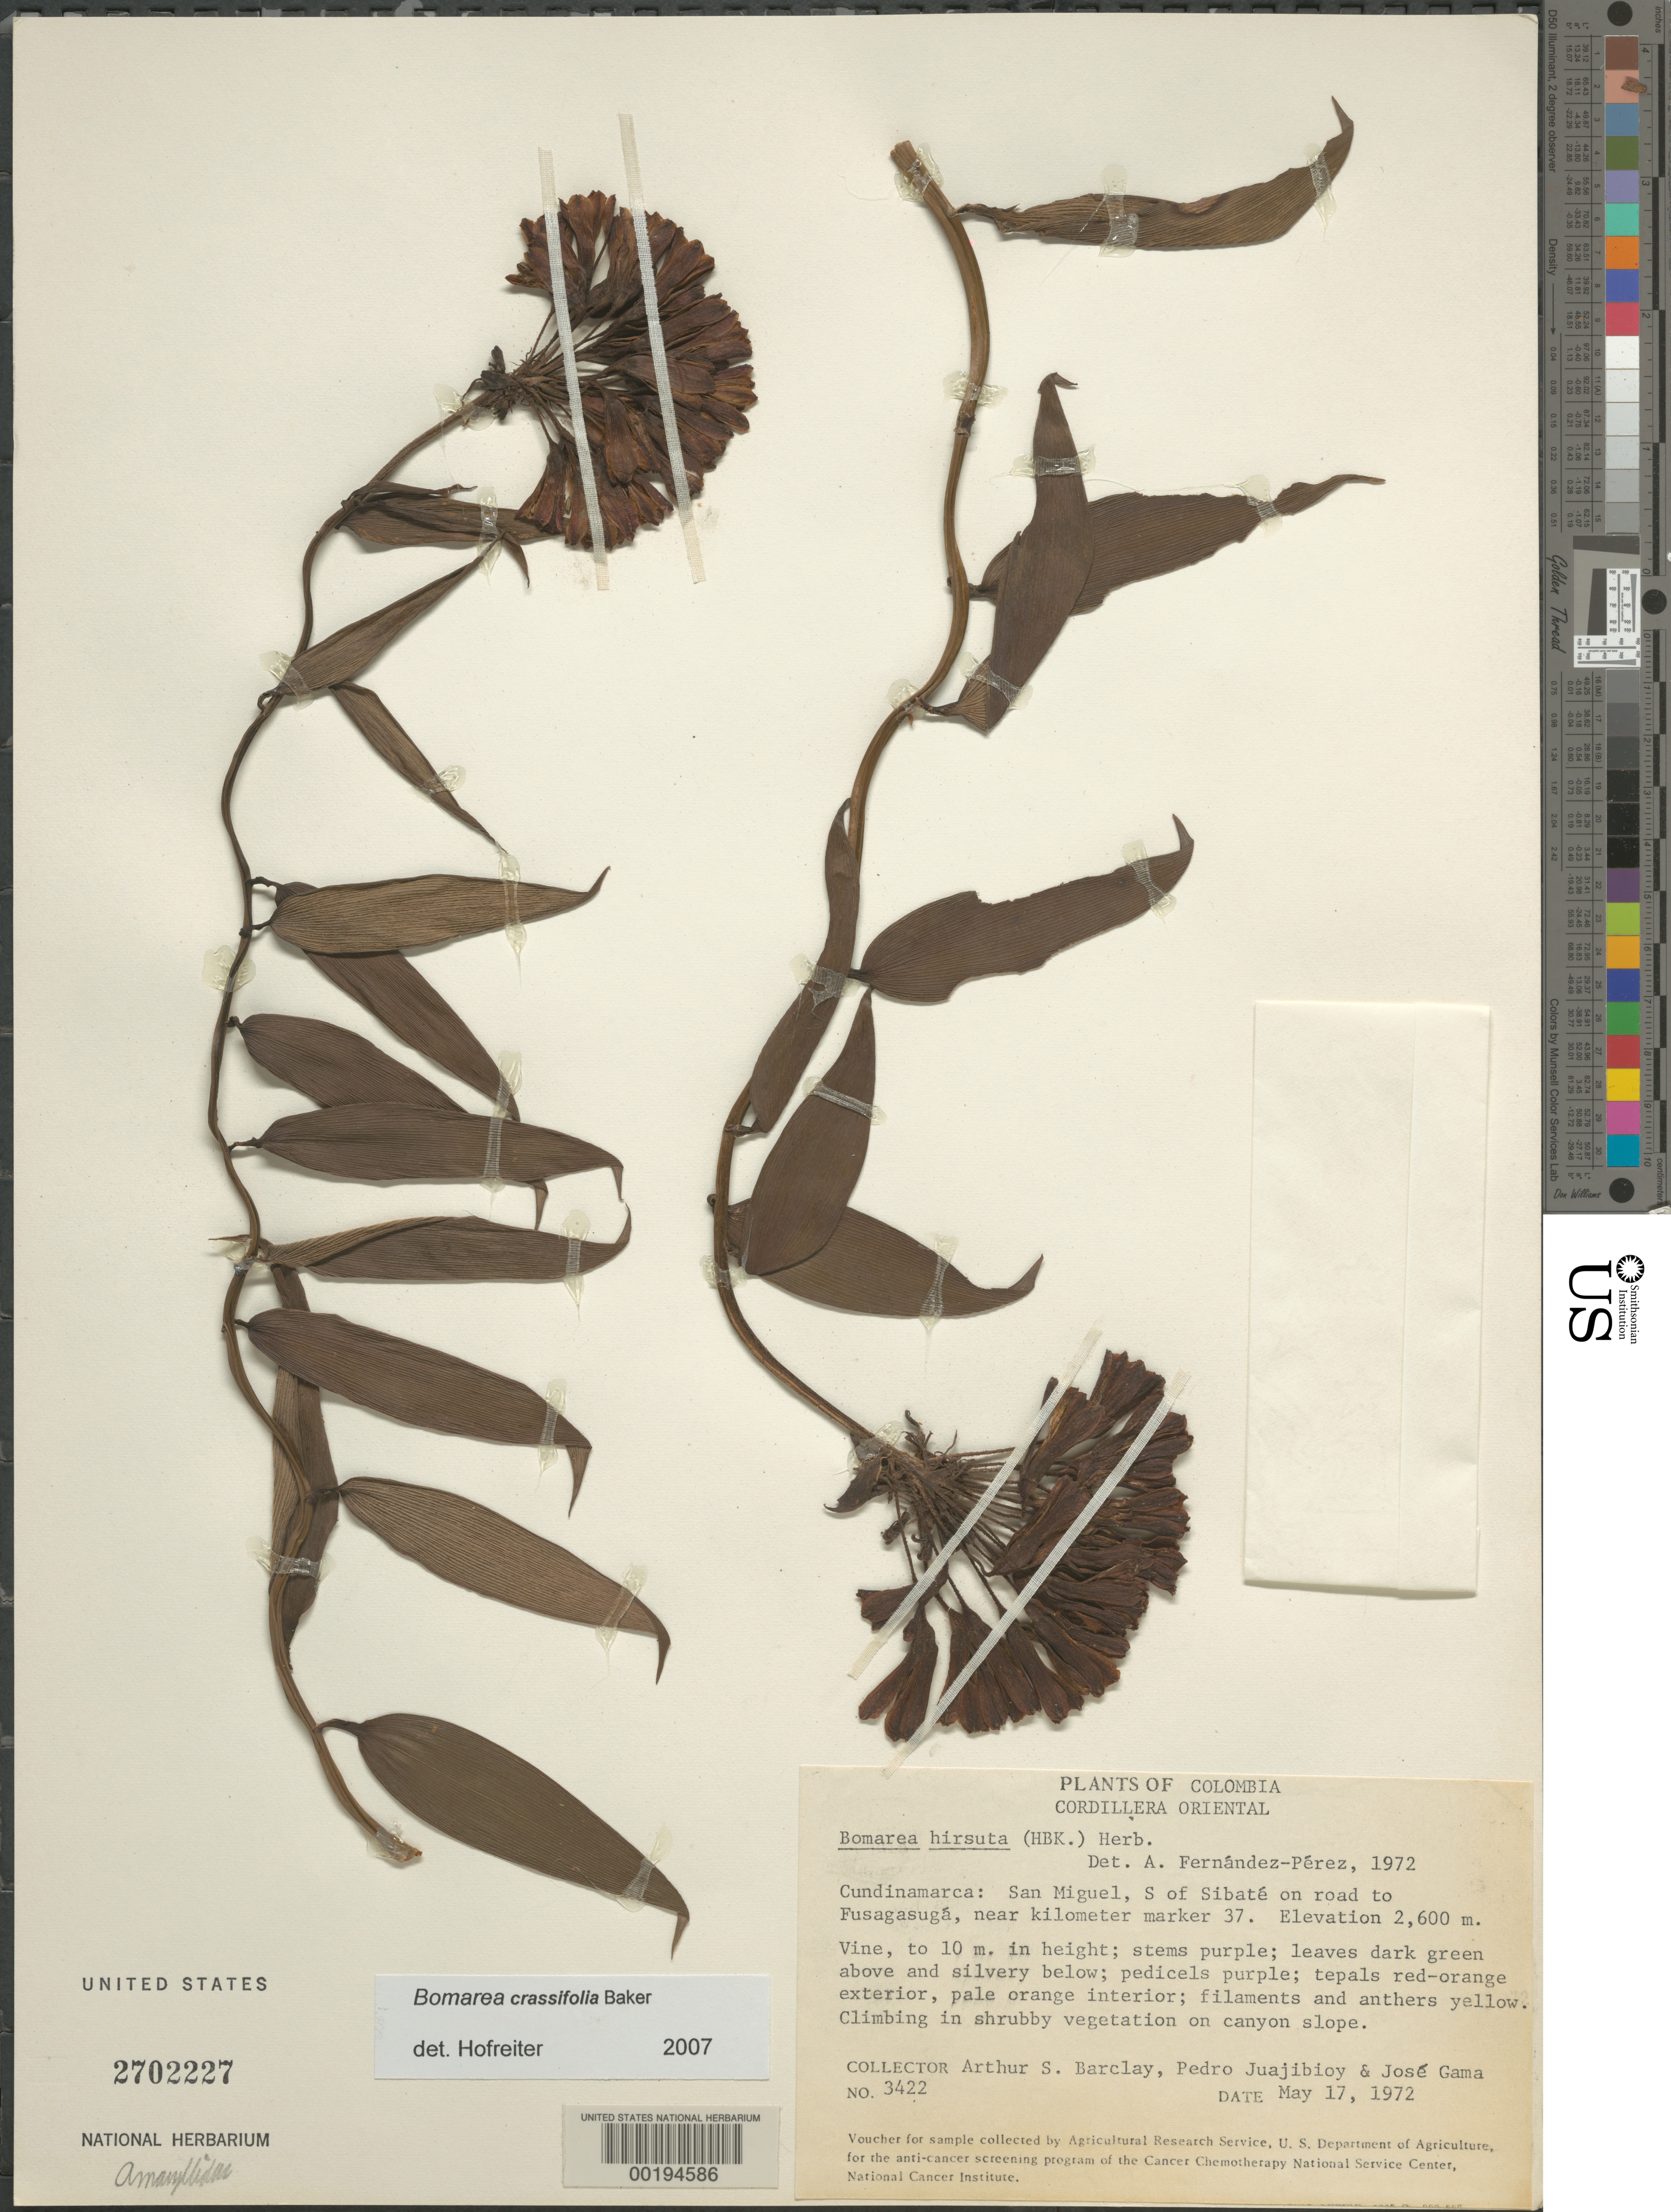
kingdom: Plantae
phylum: Tracheophyta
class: Liliopsida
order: Liliales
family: Alstroemeriaceae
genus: Bomarea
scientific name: Bomarea hirsuta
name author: (Kunth) Herb.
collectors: A. S. Barclay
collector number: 3422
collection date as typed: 17 May 1972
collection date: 1972-05-17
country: Colombia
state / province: Cundinamarca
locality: Sal Miguel, S of Sibate on road to Fusagasugá, near km marker 37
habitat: In shrubby vegetation on canyon slope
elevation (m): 2600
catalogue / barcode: US 2702227